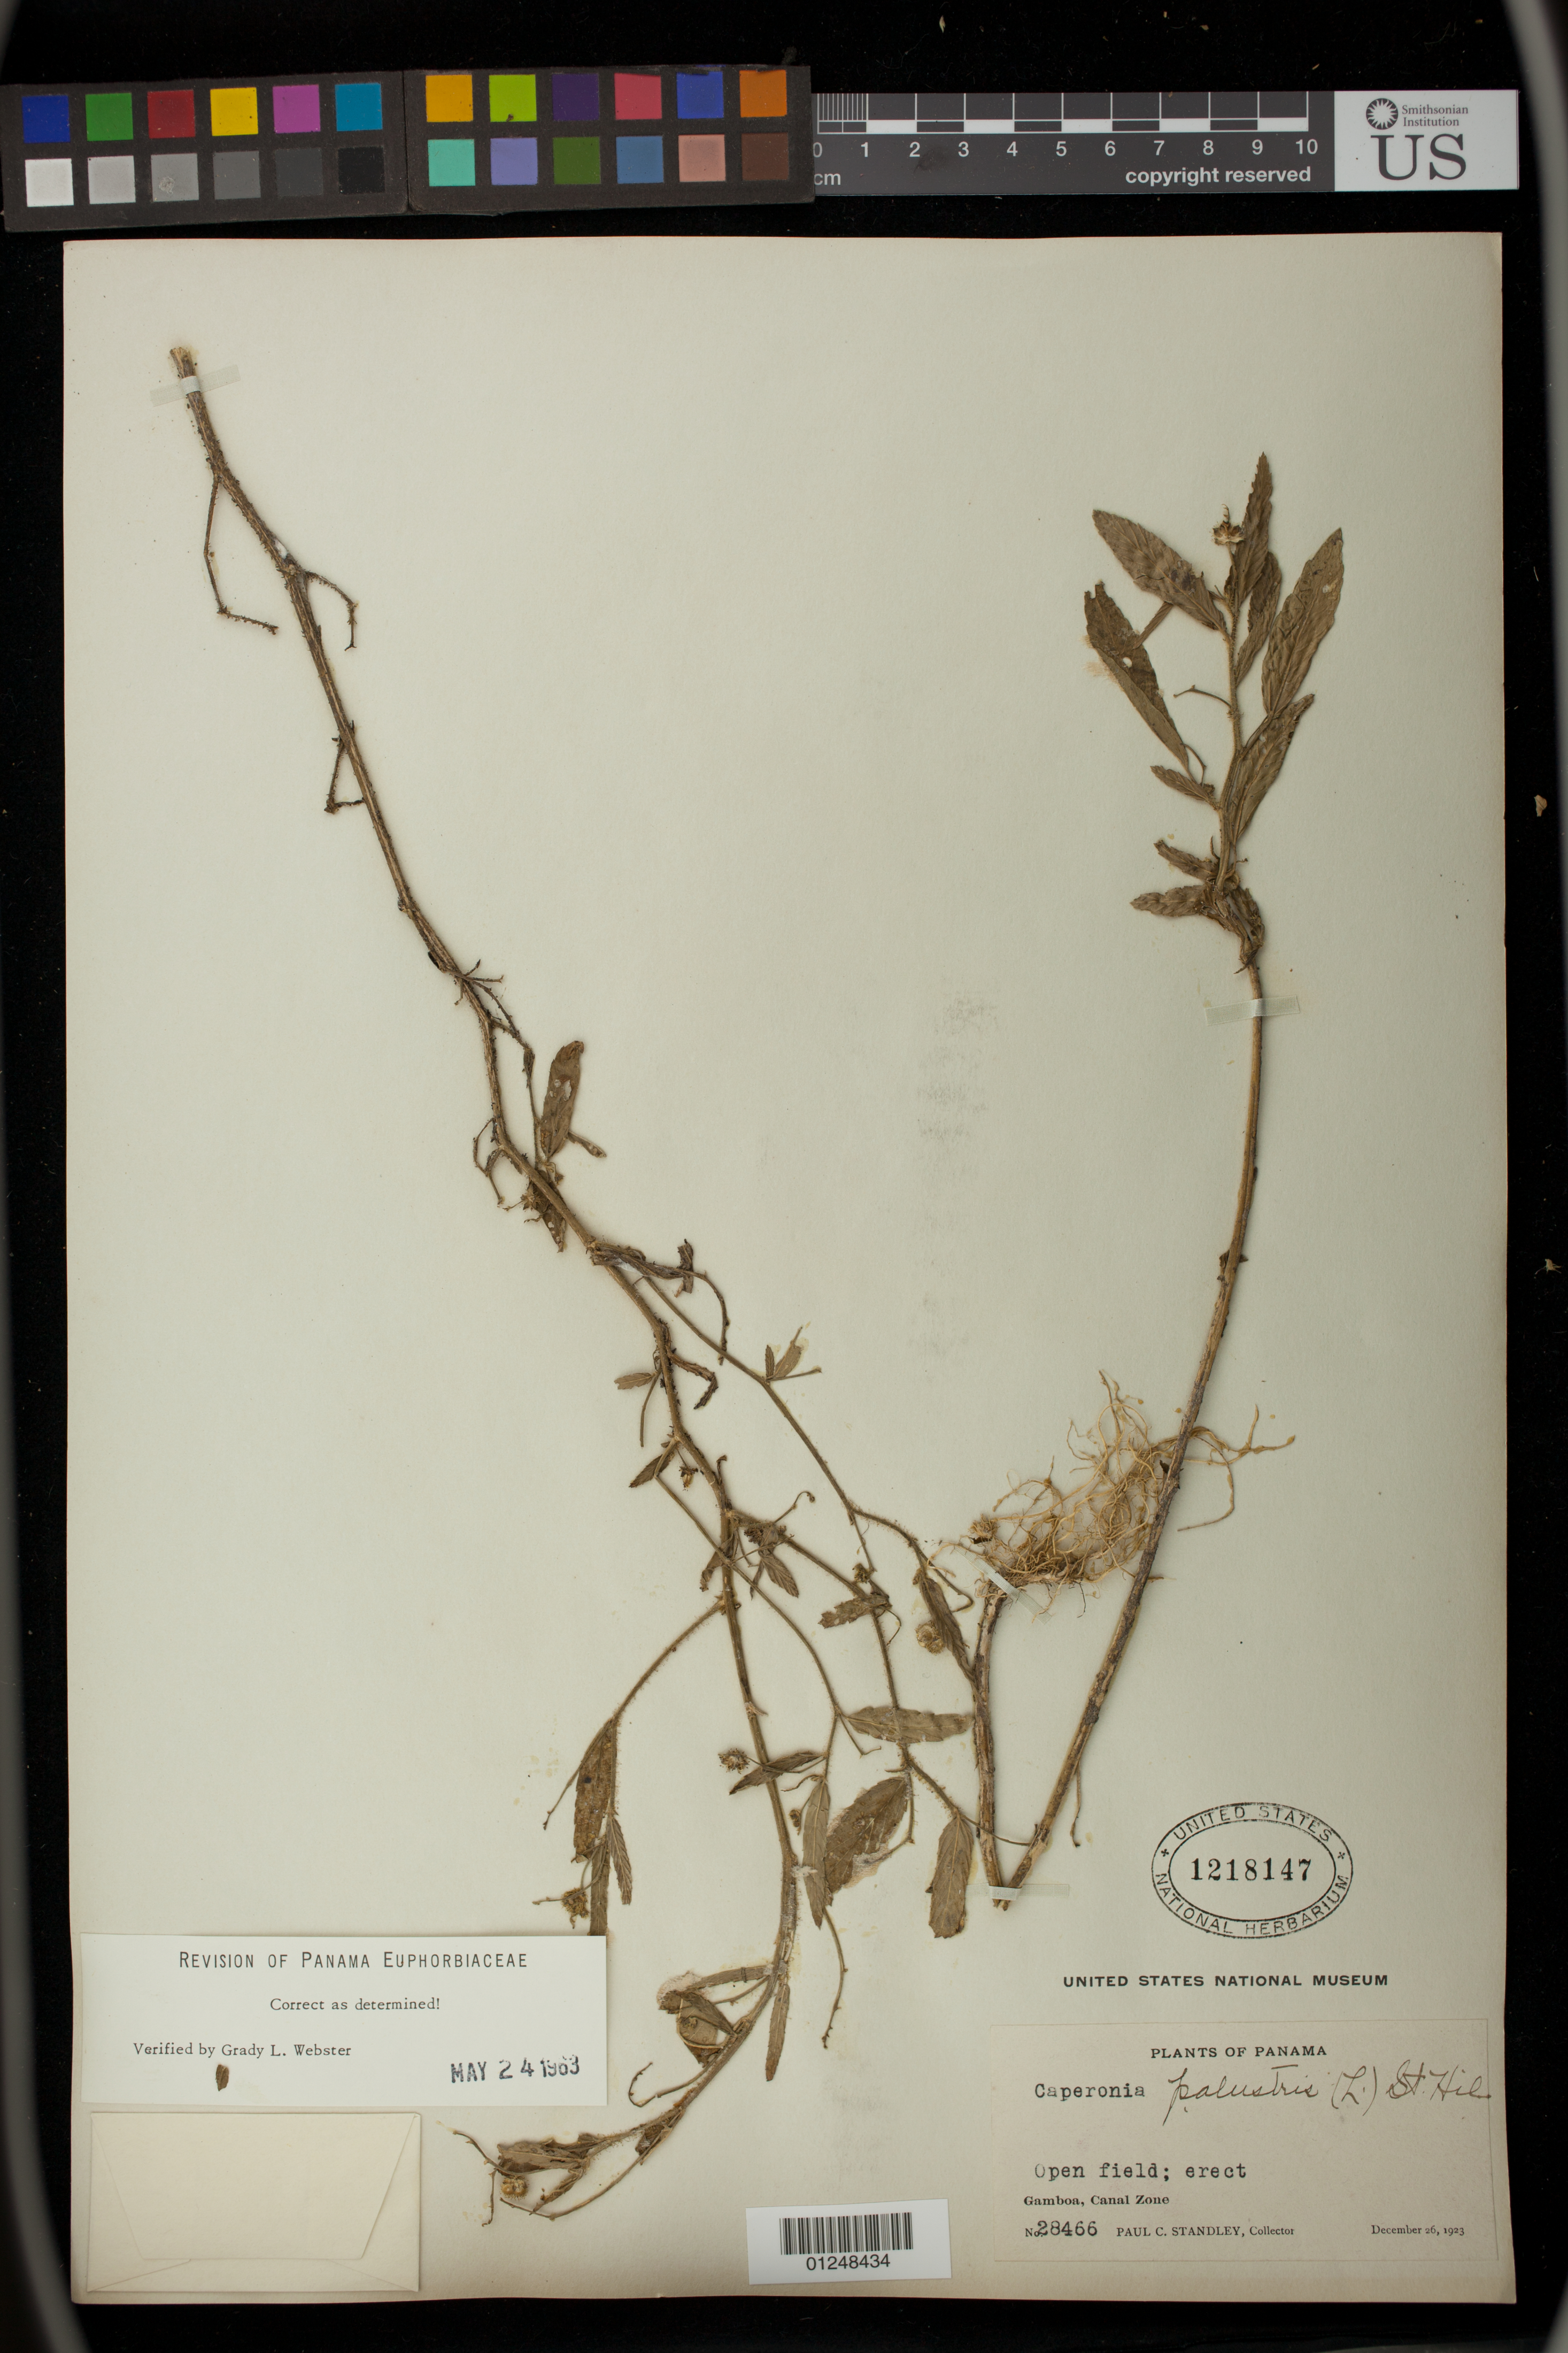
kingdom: Plantae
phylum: Tracheophyta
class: Magnoliopsida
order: Malpighiales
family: Euphorbiaceae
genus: Caperonia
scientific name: Caperonia palustris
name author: (L.) A. St.-Hil.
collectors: P. C. Standley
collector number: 28466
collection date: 1923-12-26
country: Panama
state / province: Colón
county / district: Canal Zone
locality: Open field,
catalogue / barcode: US 1218147